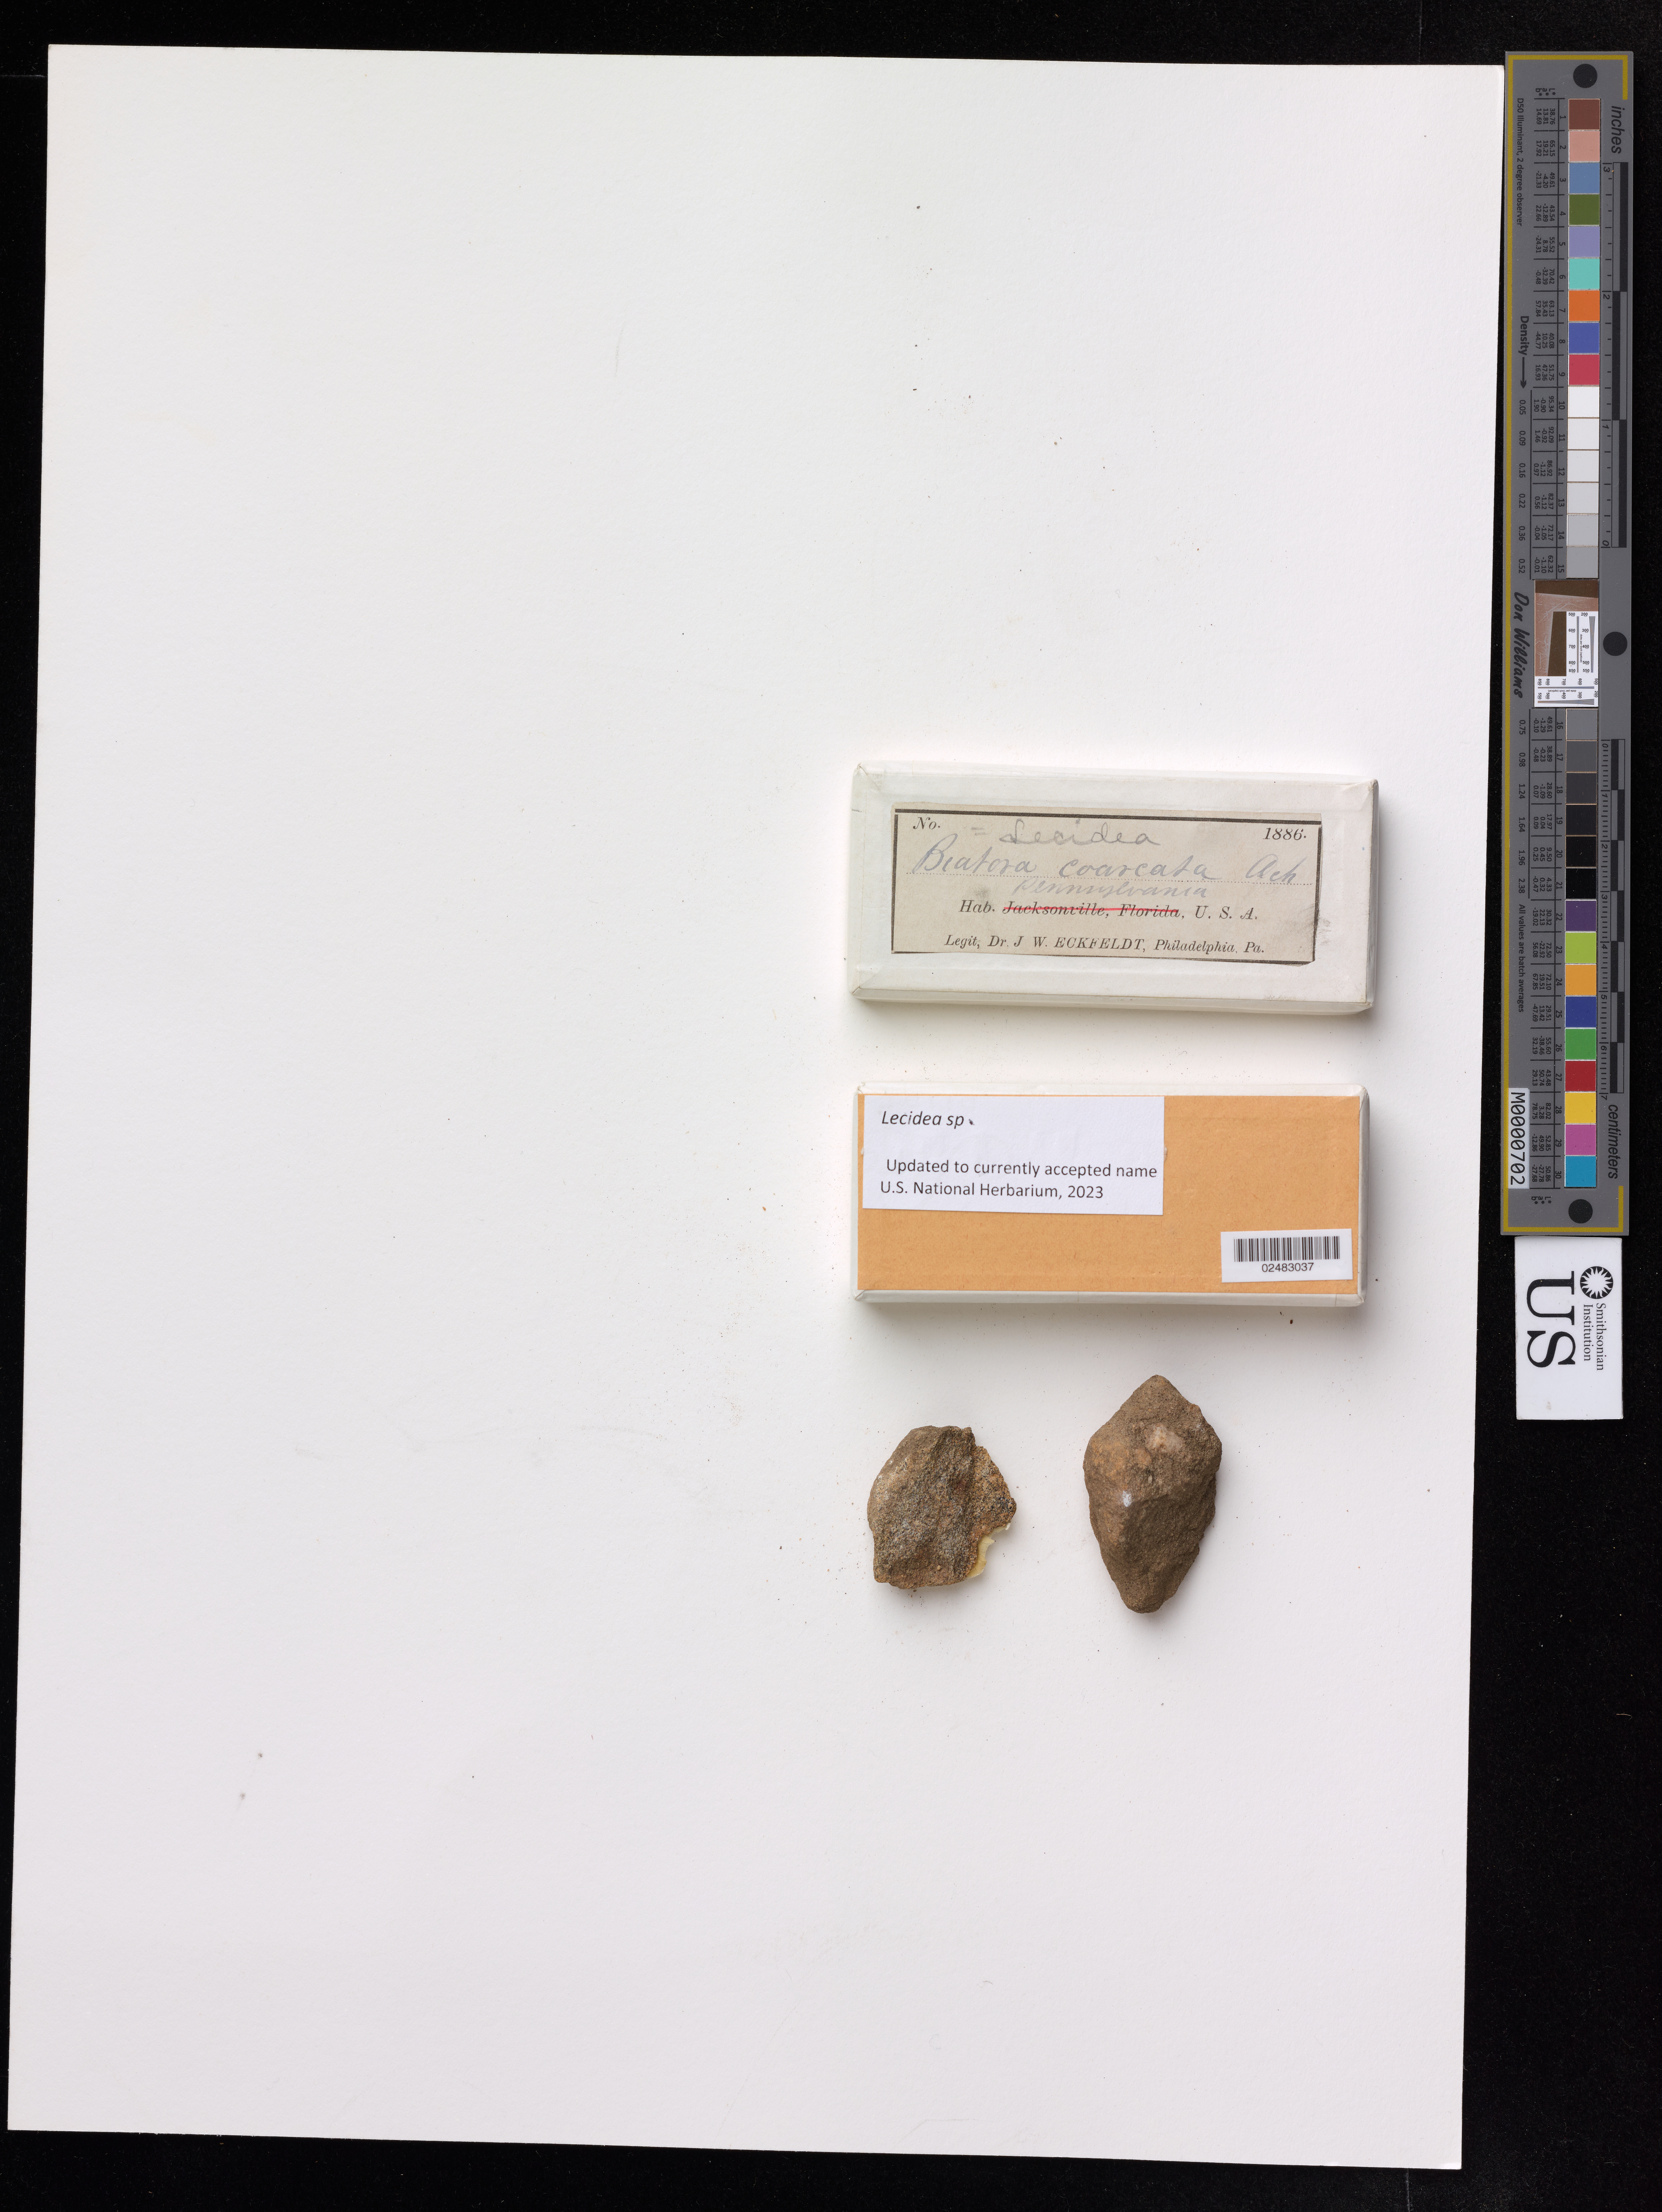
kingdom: Fungi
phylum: Ascomycota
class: Lecanoromycetes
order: Lecideales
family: Lecideaceae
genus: Lecidea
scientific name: Lecidea sp.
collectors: J. Eckieldt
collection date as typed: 1886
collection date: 1886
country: United States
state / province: Pennsylvania